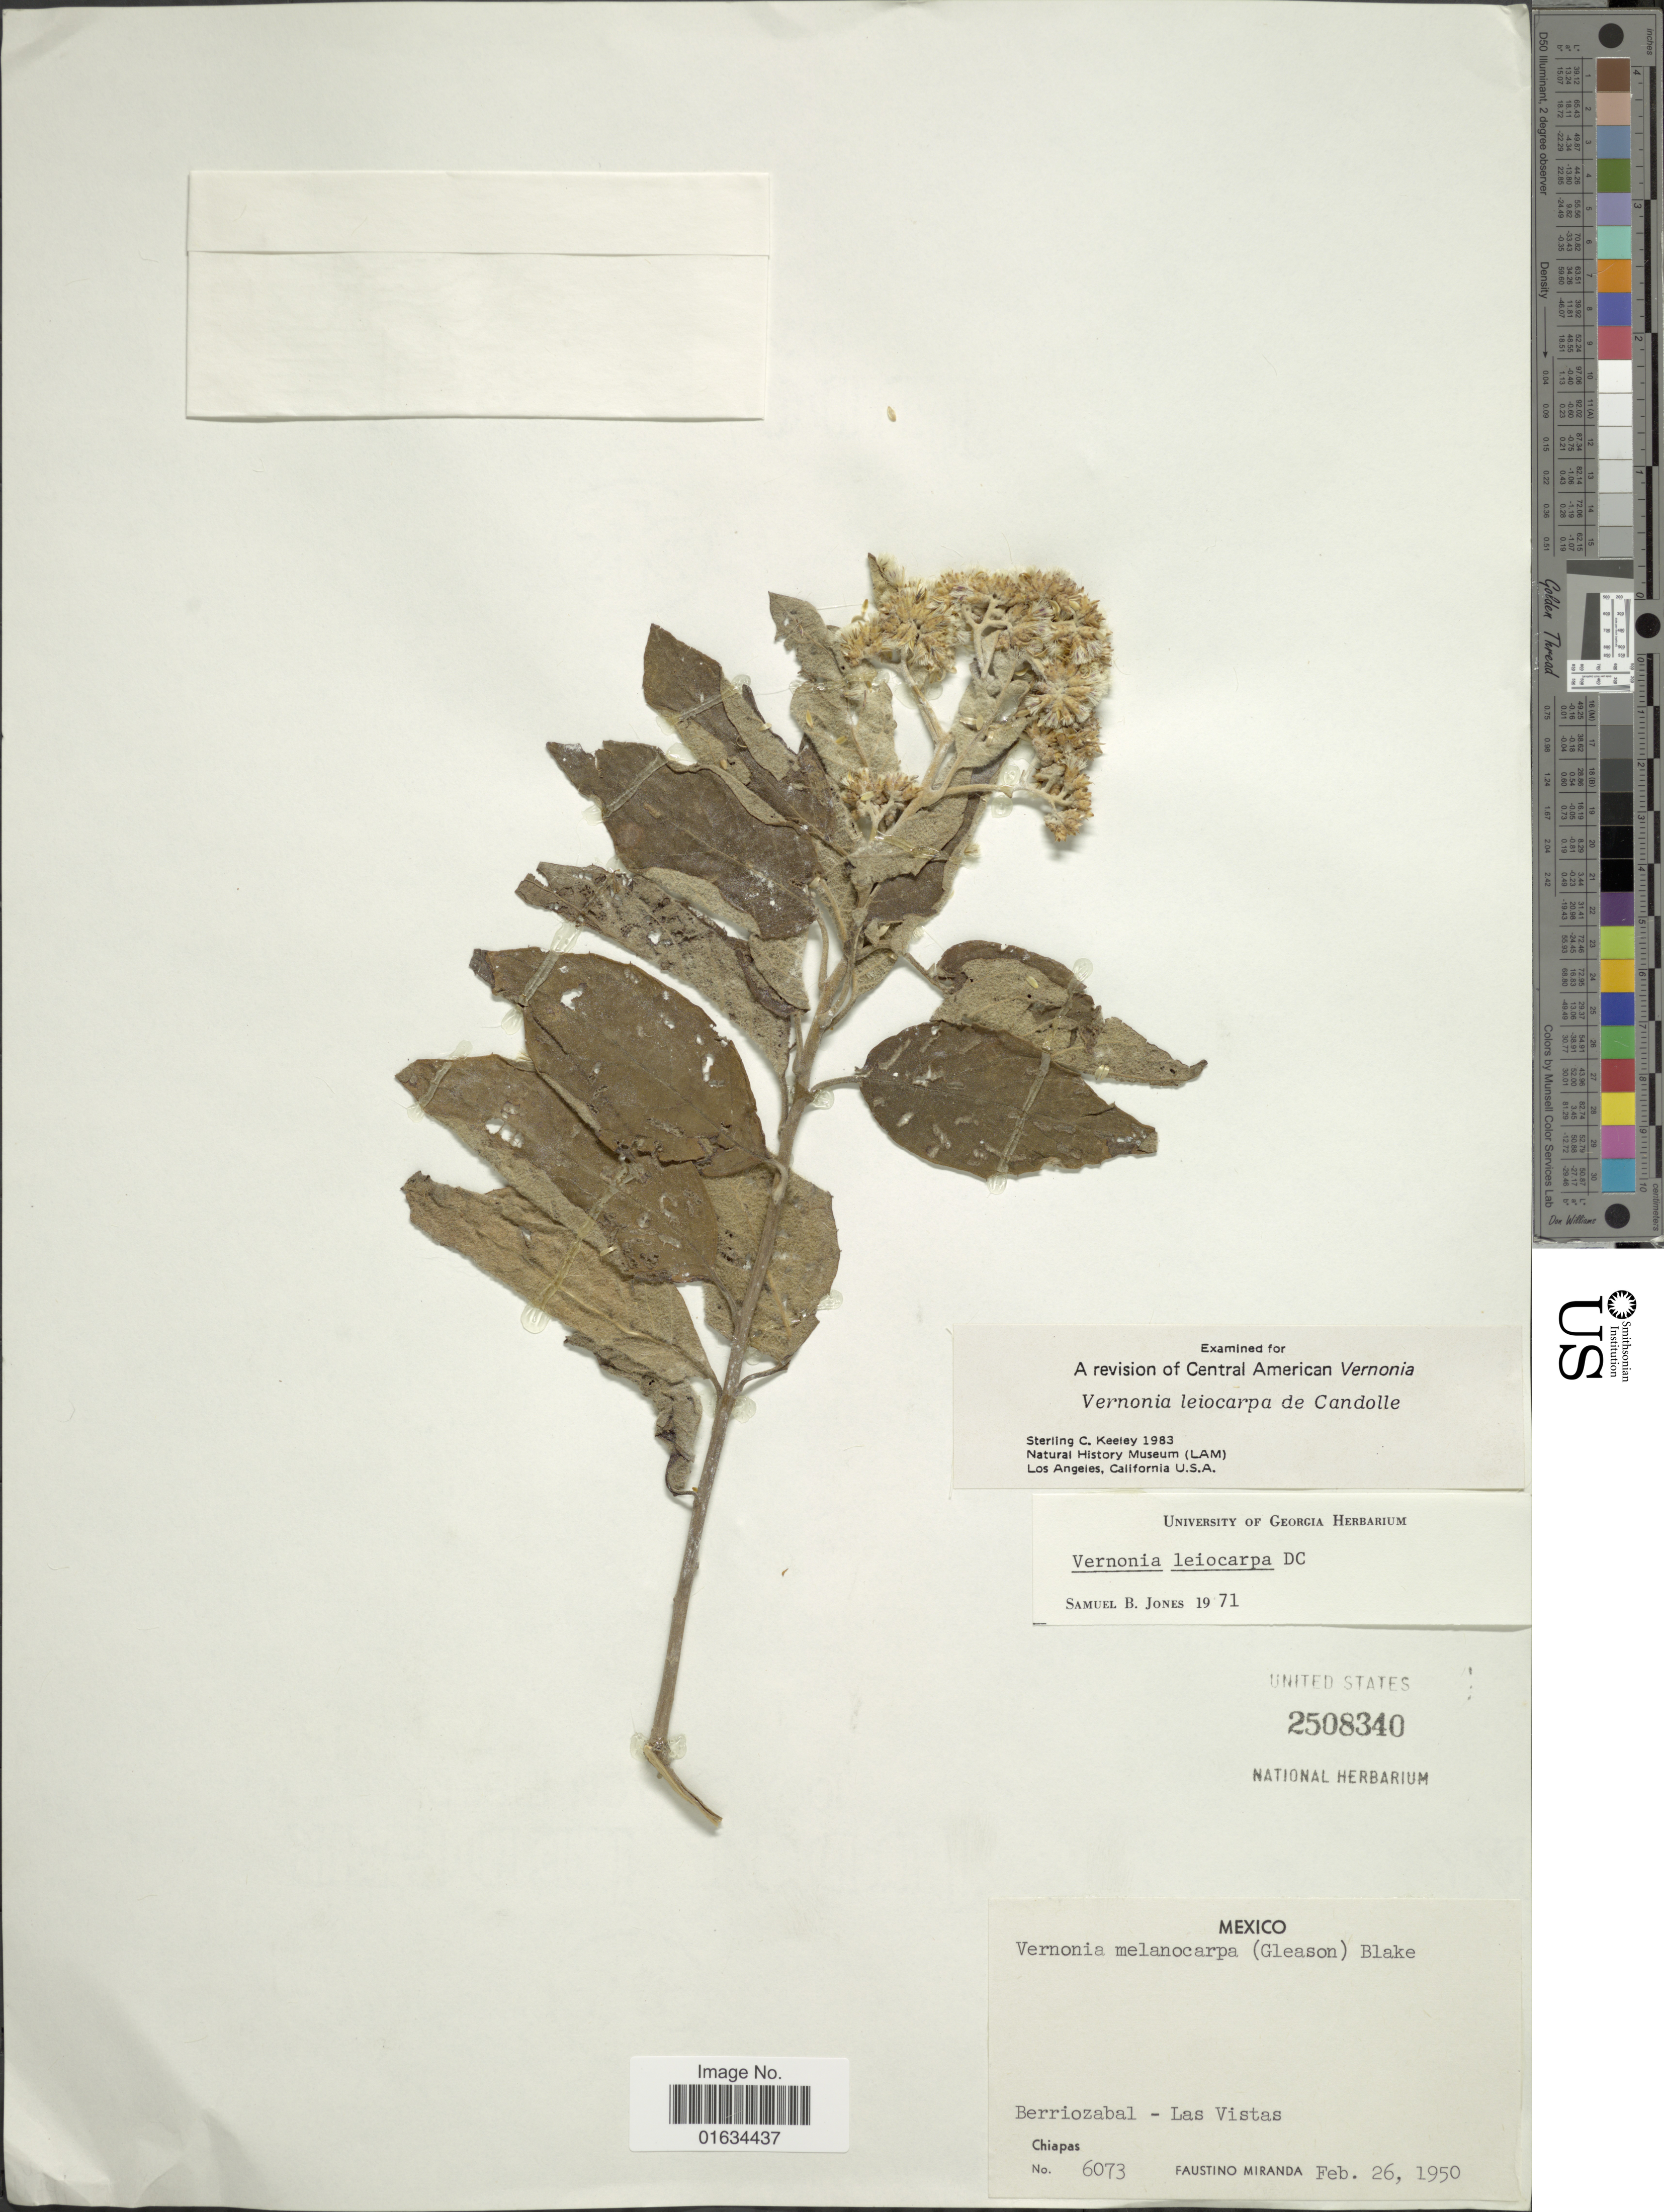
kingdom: Plantae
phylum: Tracheophyta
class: Magnoliopsida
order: Asterales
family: Asteraceae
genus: Eremosis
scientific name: Eremosis leiocarpa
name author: (DC.) Gleason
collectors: F. Miranda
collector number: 6073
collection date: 1950-02-26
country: Mexico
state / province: Chiapas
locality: Berriozabal- Las Vistas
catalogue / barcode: US 2508340